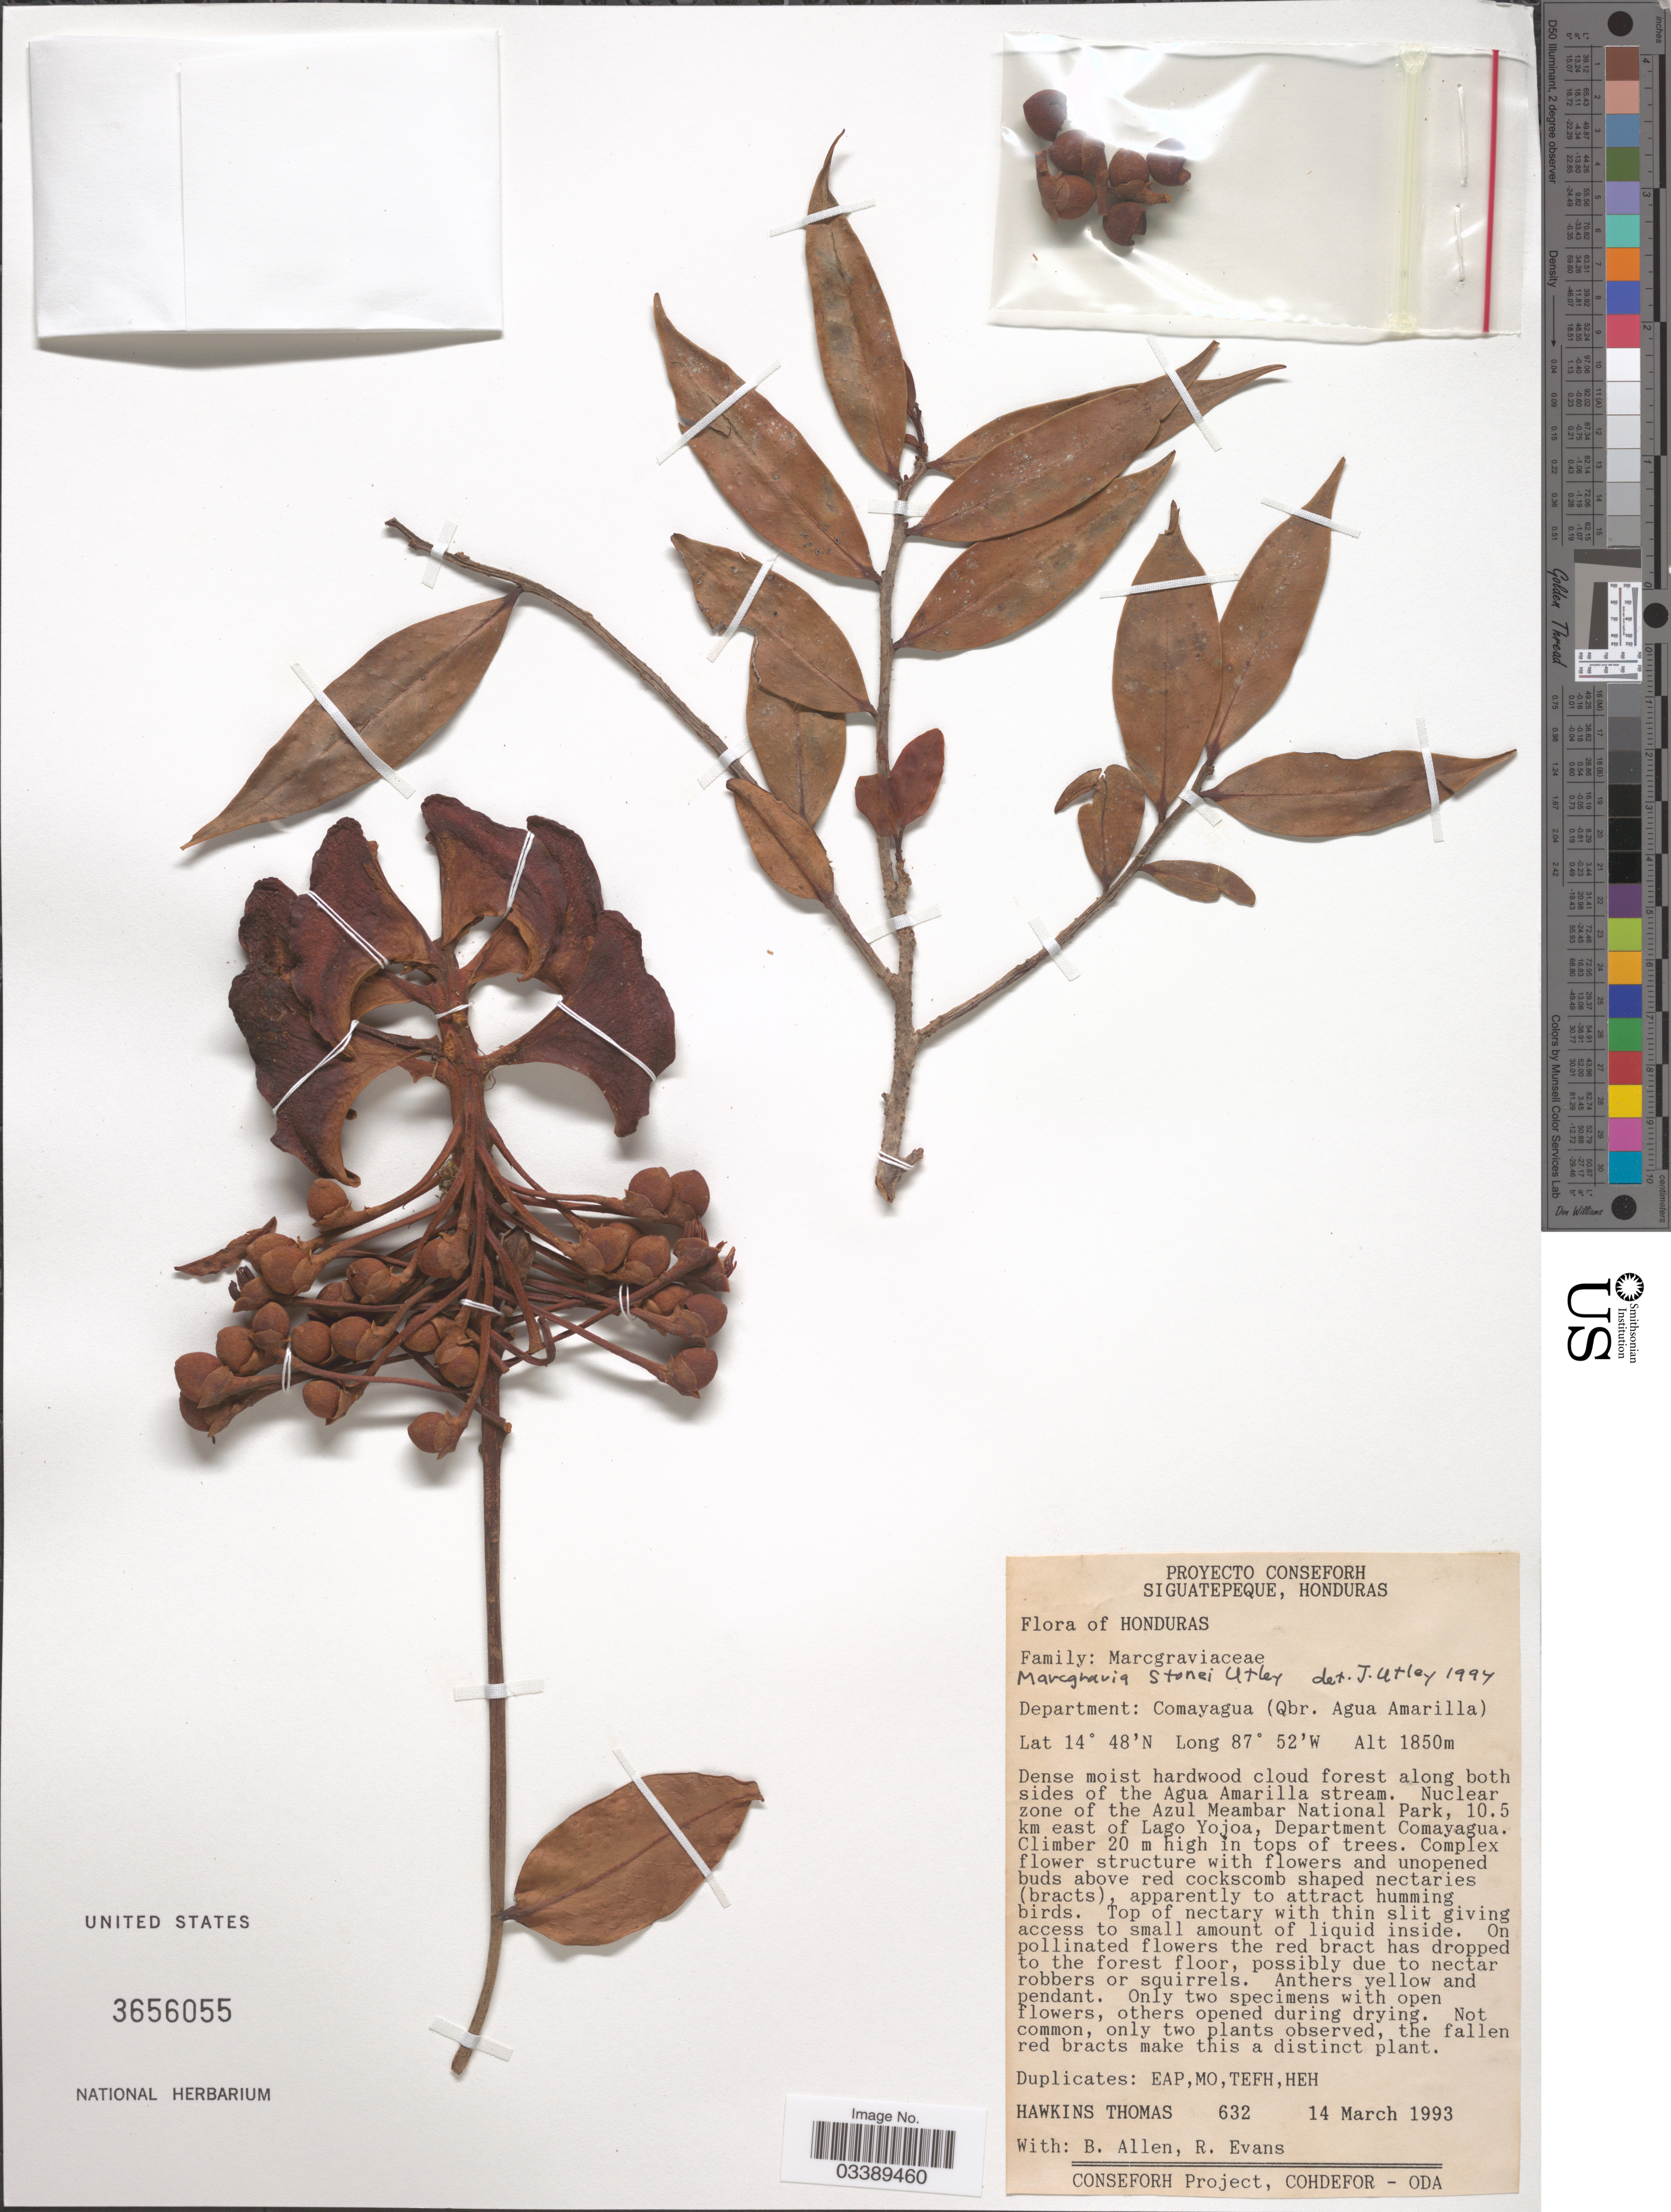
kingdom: Plantae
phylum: Tracheophyta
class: Magnoliopsida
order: Ericales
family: Marcgraviaceae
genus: Marcgravia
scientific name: Marcgravia stonei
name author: Utley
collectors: H. Thomas, B. Allen & R. Evans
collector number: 632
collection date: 1993-03-14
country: Honduras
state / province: Comayagua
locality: Department: Comayagua (Qbr. Agua Amarilla), Dense moist hardwood cloud forest along both sides of the Agua Amarilla stream. Nuclear zone of the Azul Meambar National Park, 10.5 km east of Lago Yojoa.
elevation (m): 1850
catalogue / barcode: US 3656055